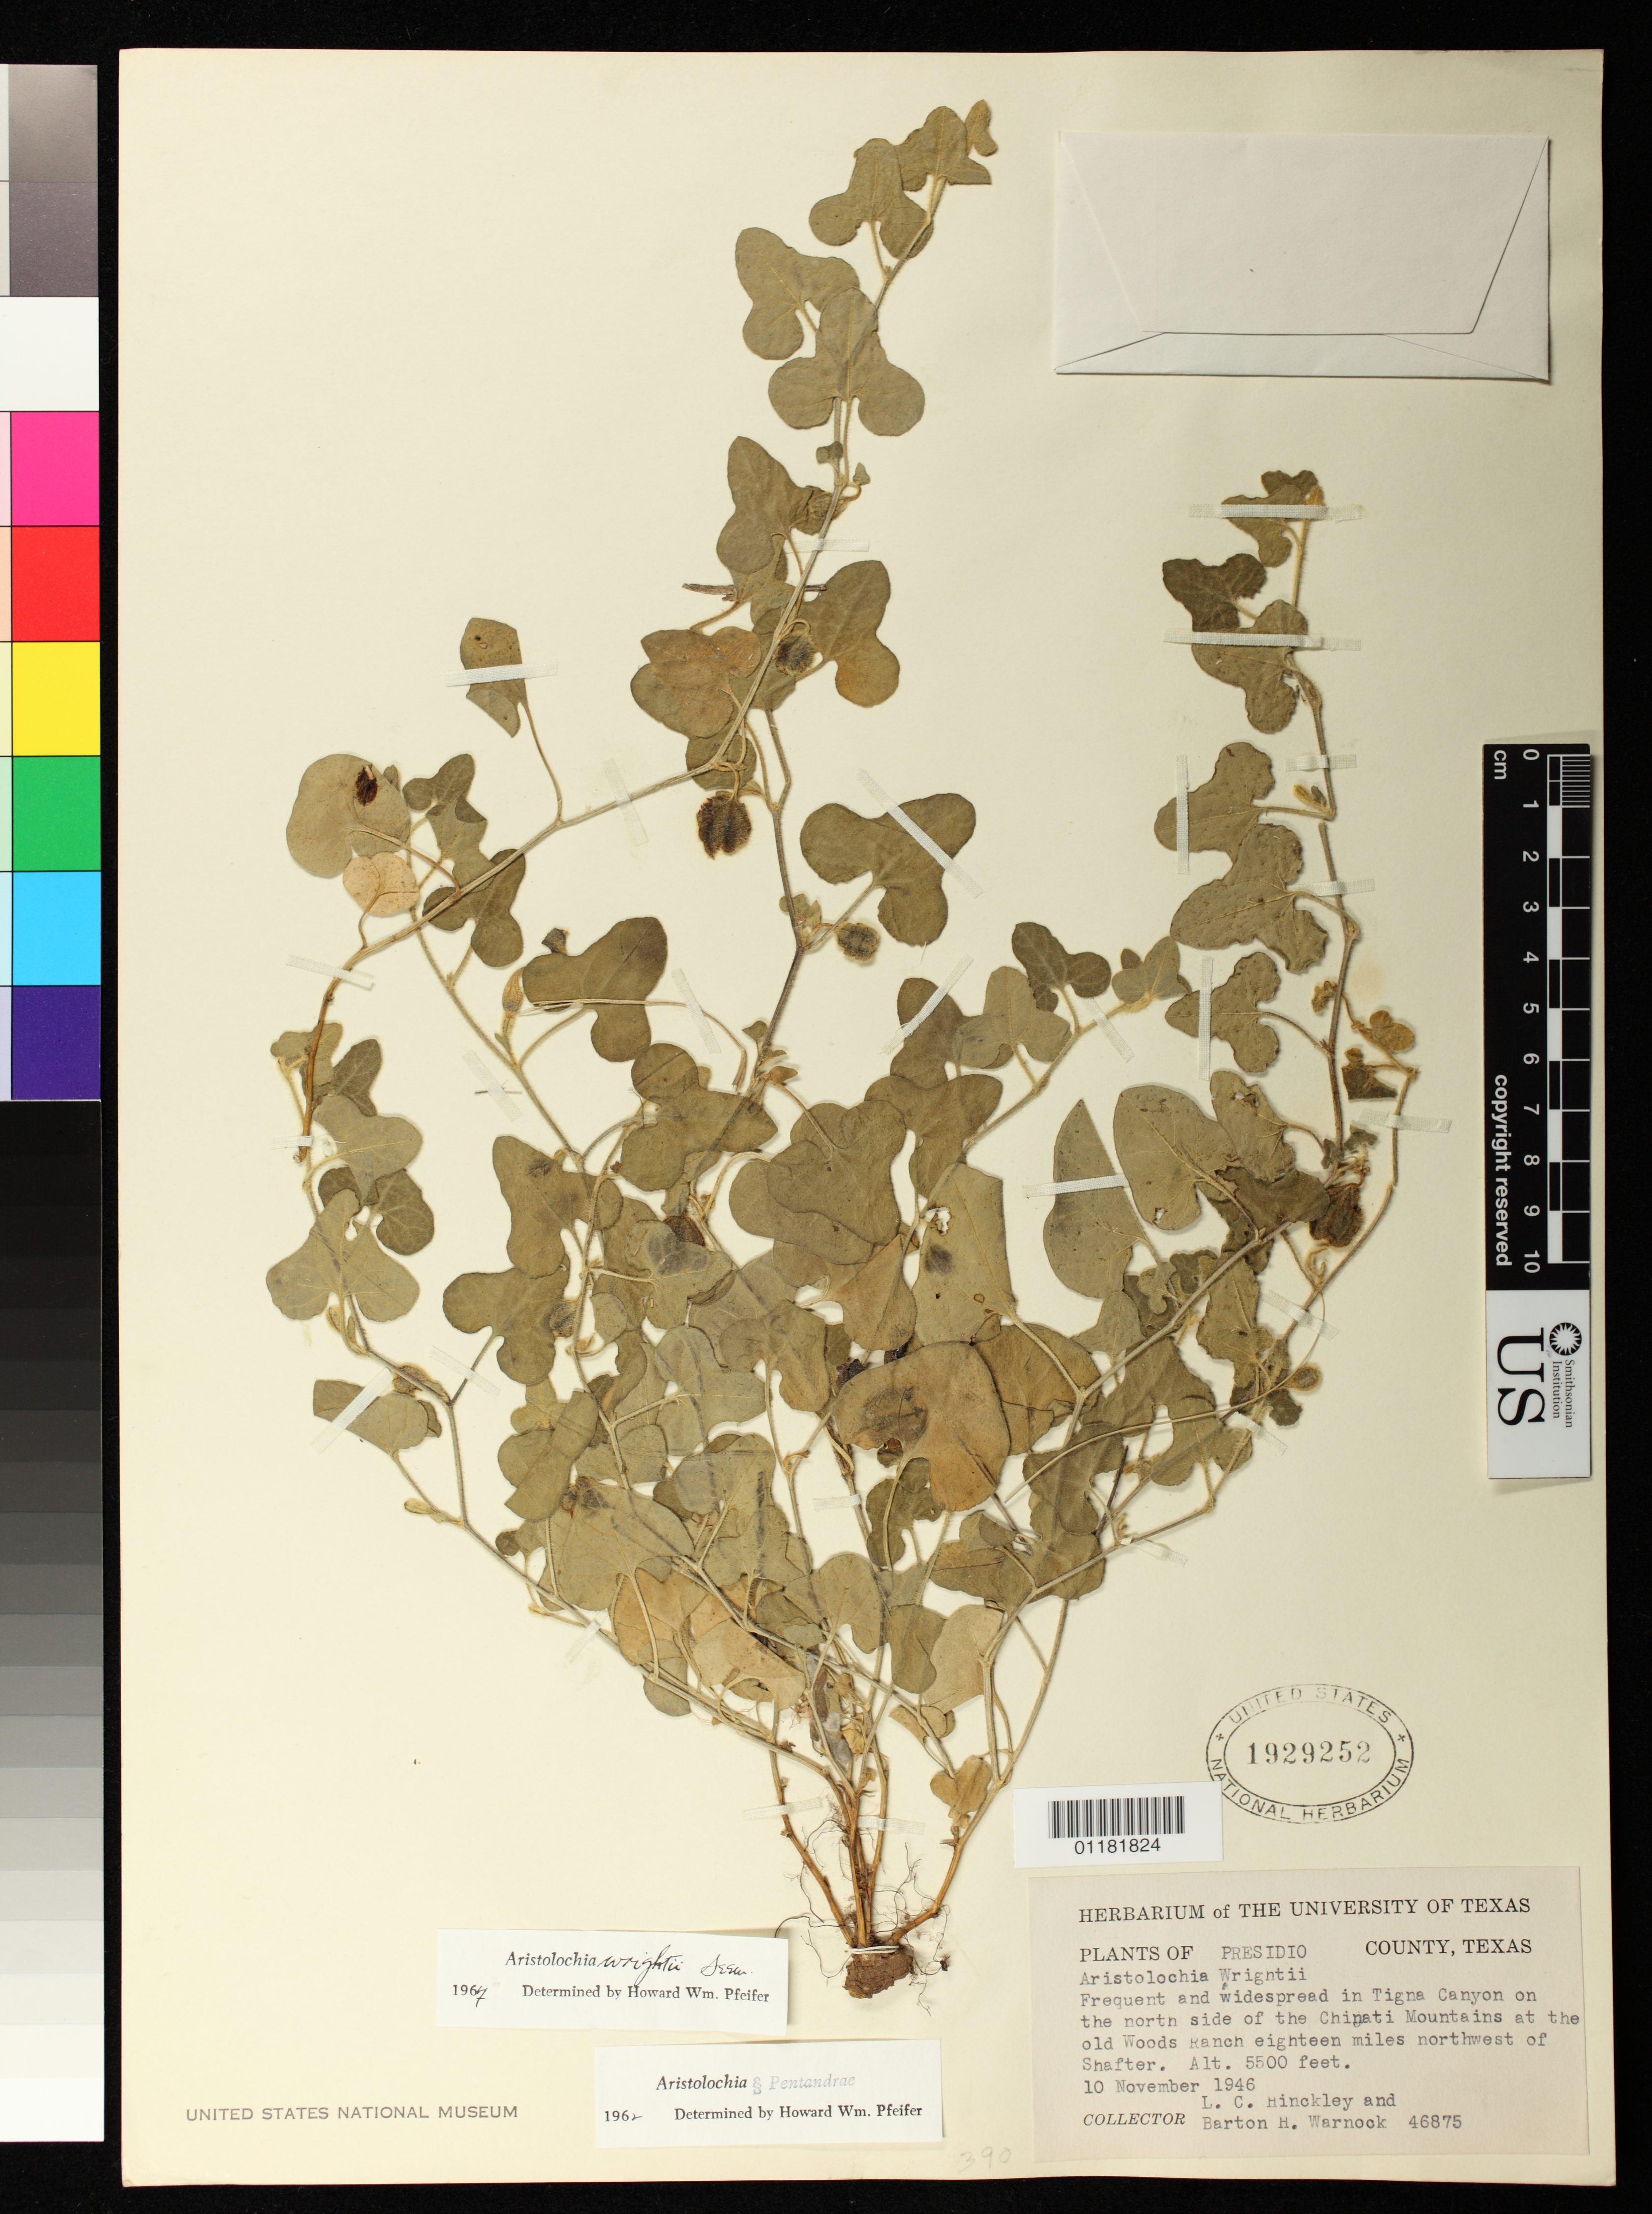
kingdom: Plantae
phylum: Tracheophyta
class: Magnoliopsida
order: Piperales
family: Aristolochiaceae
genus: Aristolochia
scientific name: Aristolochia wrightii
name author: Seem.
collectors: L. Hinckley & B. H. Warnock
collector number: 46875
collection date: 1946-11-10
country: United States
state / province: Texas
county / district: Presidio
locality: Presidio County, Tigra Canyon at the north side of the Chinati Mountains at the old Woods Ranch 18 mi. NW of Shafter.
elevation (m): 1676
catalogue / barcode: US 1929252